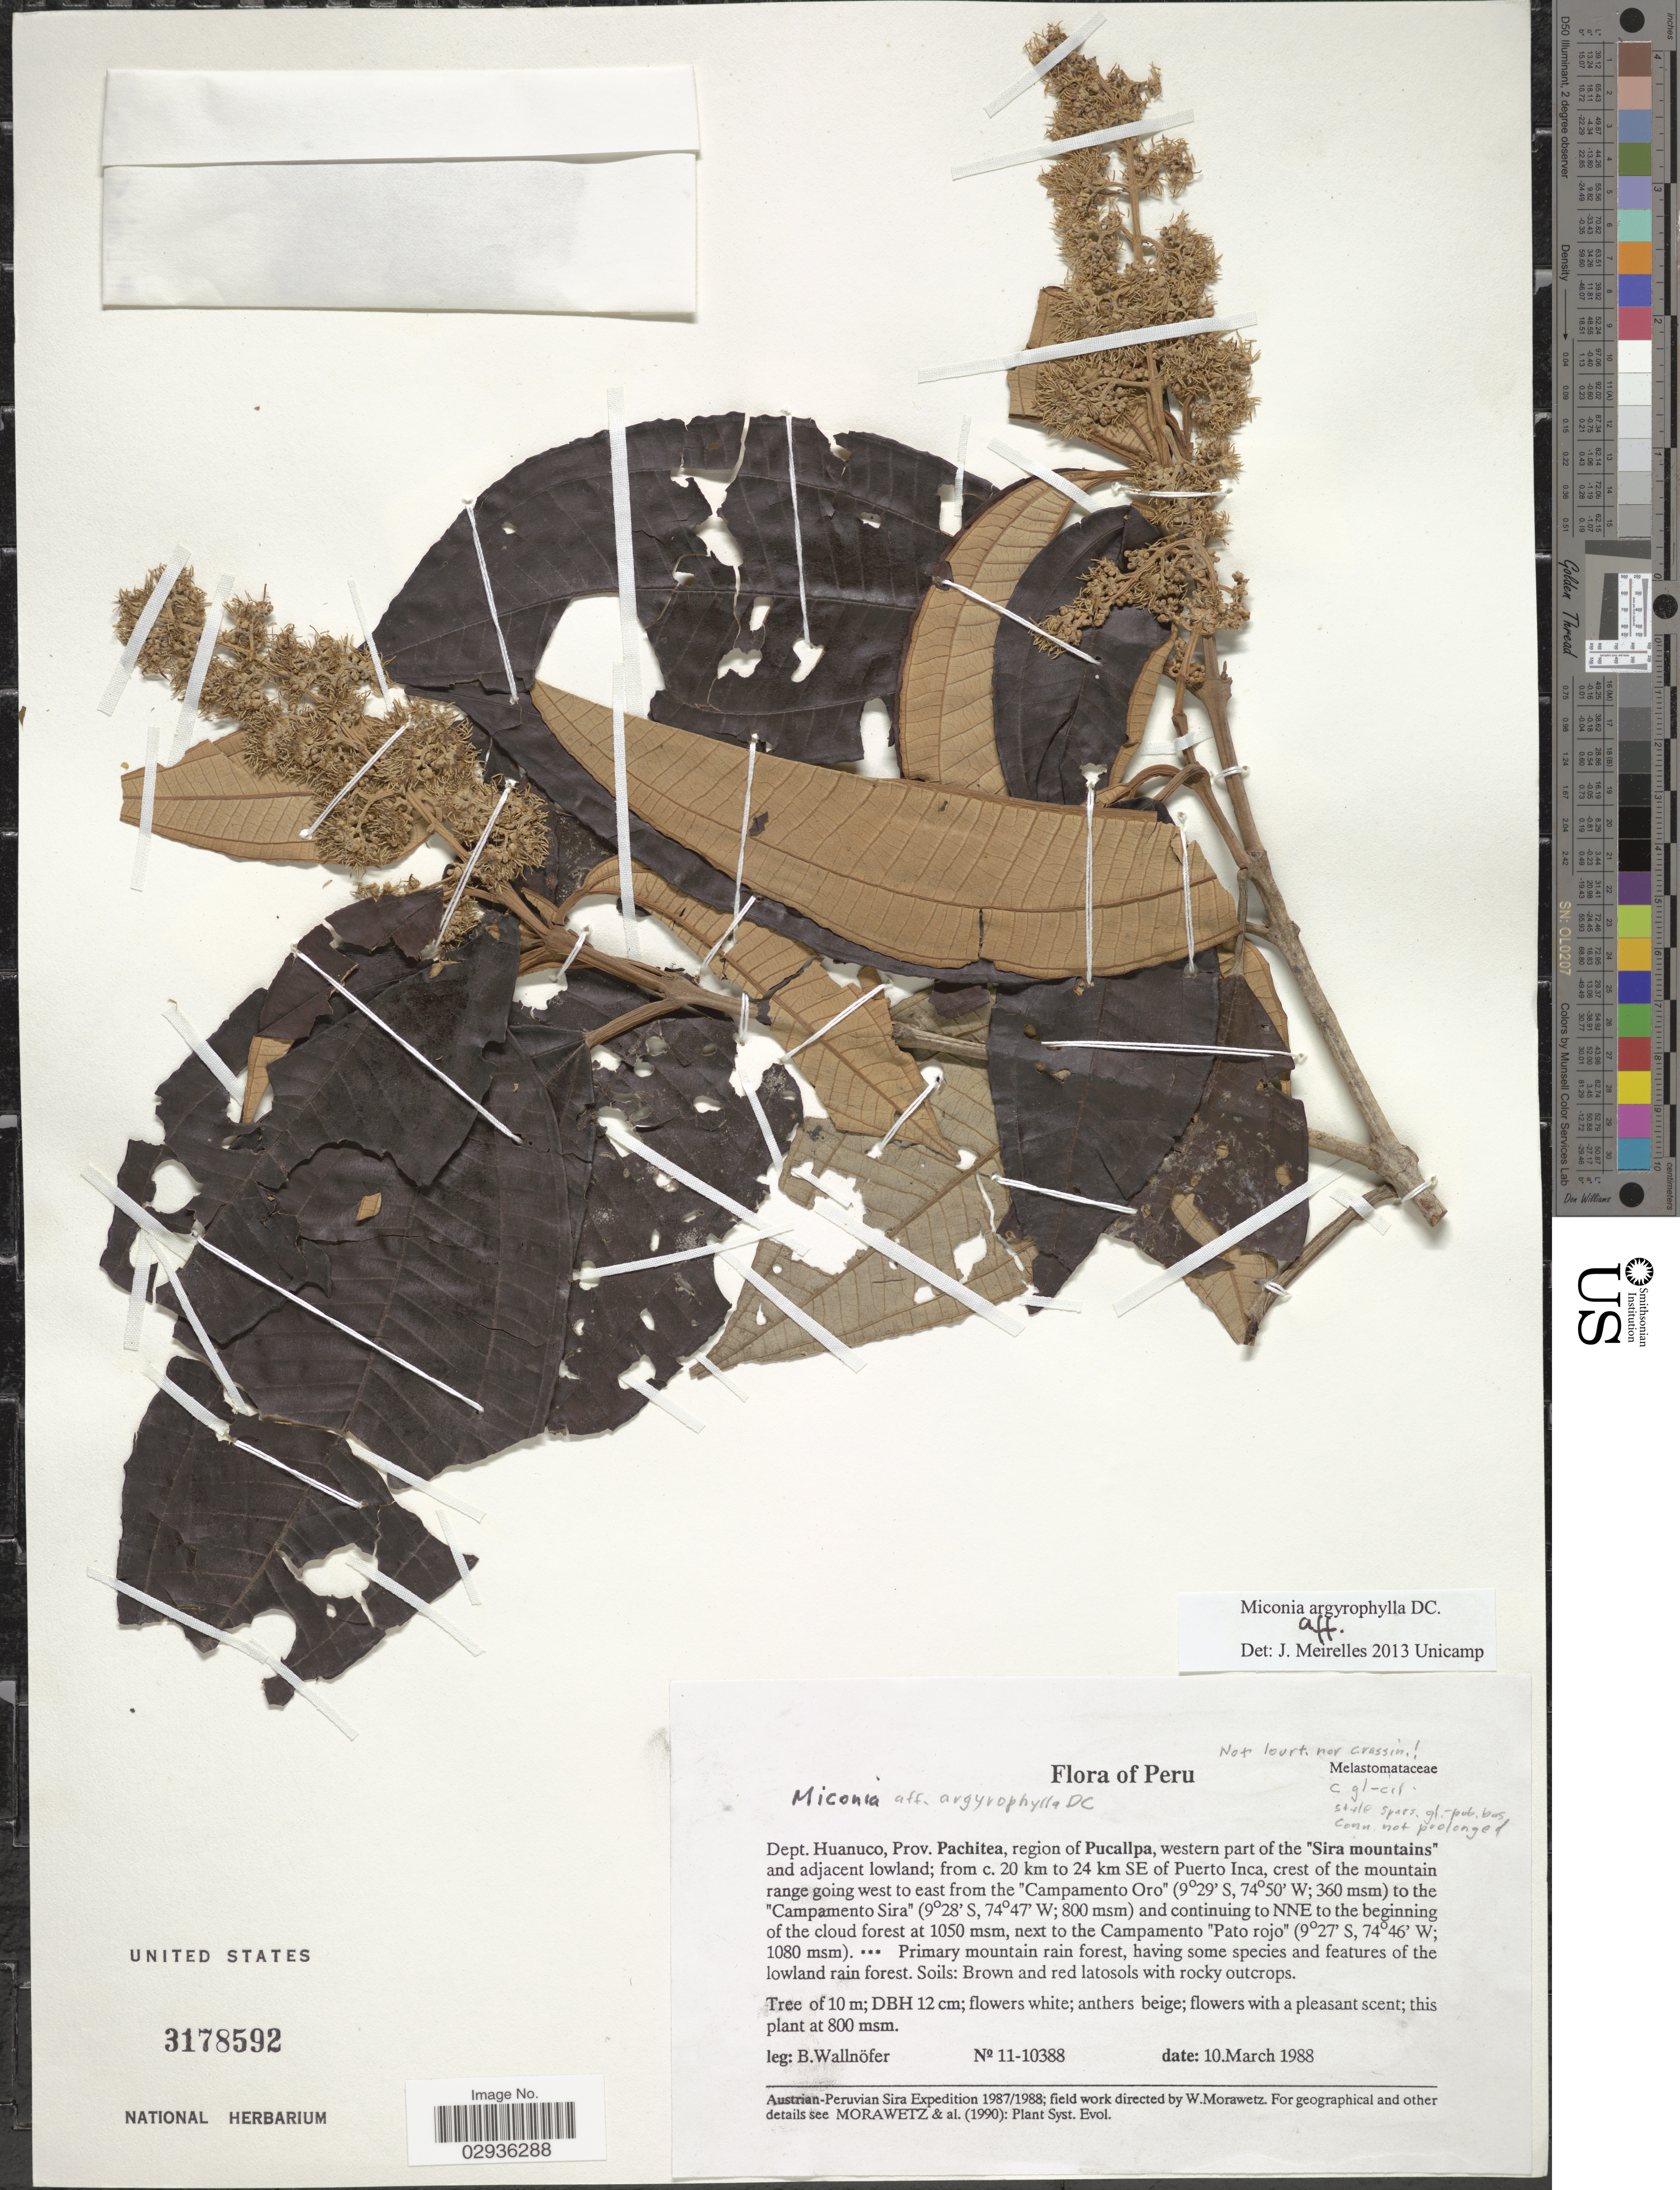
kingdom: Plantae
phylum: Tracheophyta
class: Magnoliopsida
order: Myrtales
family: Melastomataceae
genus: Miconia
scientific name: Miconia argyrophylla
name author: DC.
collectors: B. Wallnöfer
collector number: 11-10388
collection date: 1988-03-10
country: Peru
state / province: Huánuco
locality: Dept. Huanuco, Prov. Pachitea, region of Pucallpa, western part of the "Sira mountains" and adjacent lowland; from c. 20 km to 24 km SE of Puerta Inca, crest of the mountain range going west to east from the "Campamento Oro" to the "Campamento Sira" and continuing to NNE to the beginning of the cloud forest, next to the Campamento "Pato rojo".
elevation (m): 360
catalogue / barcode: US 3178592